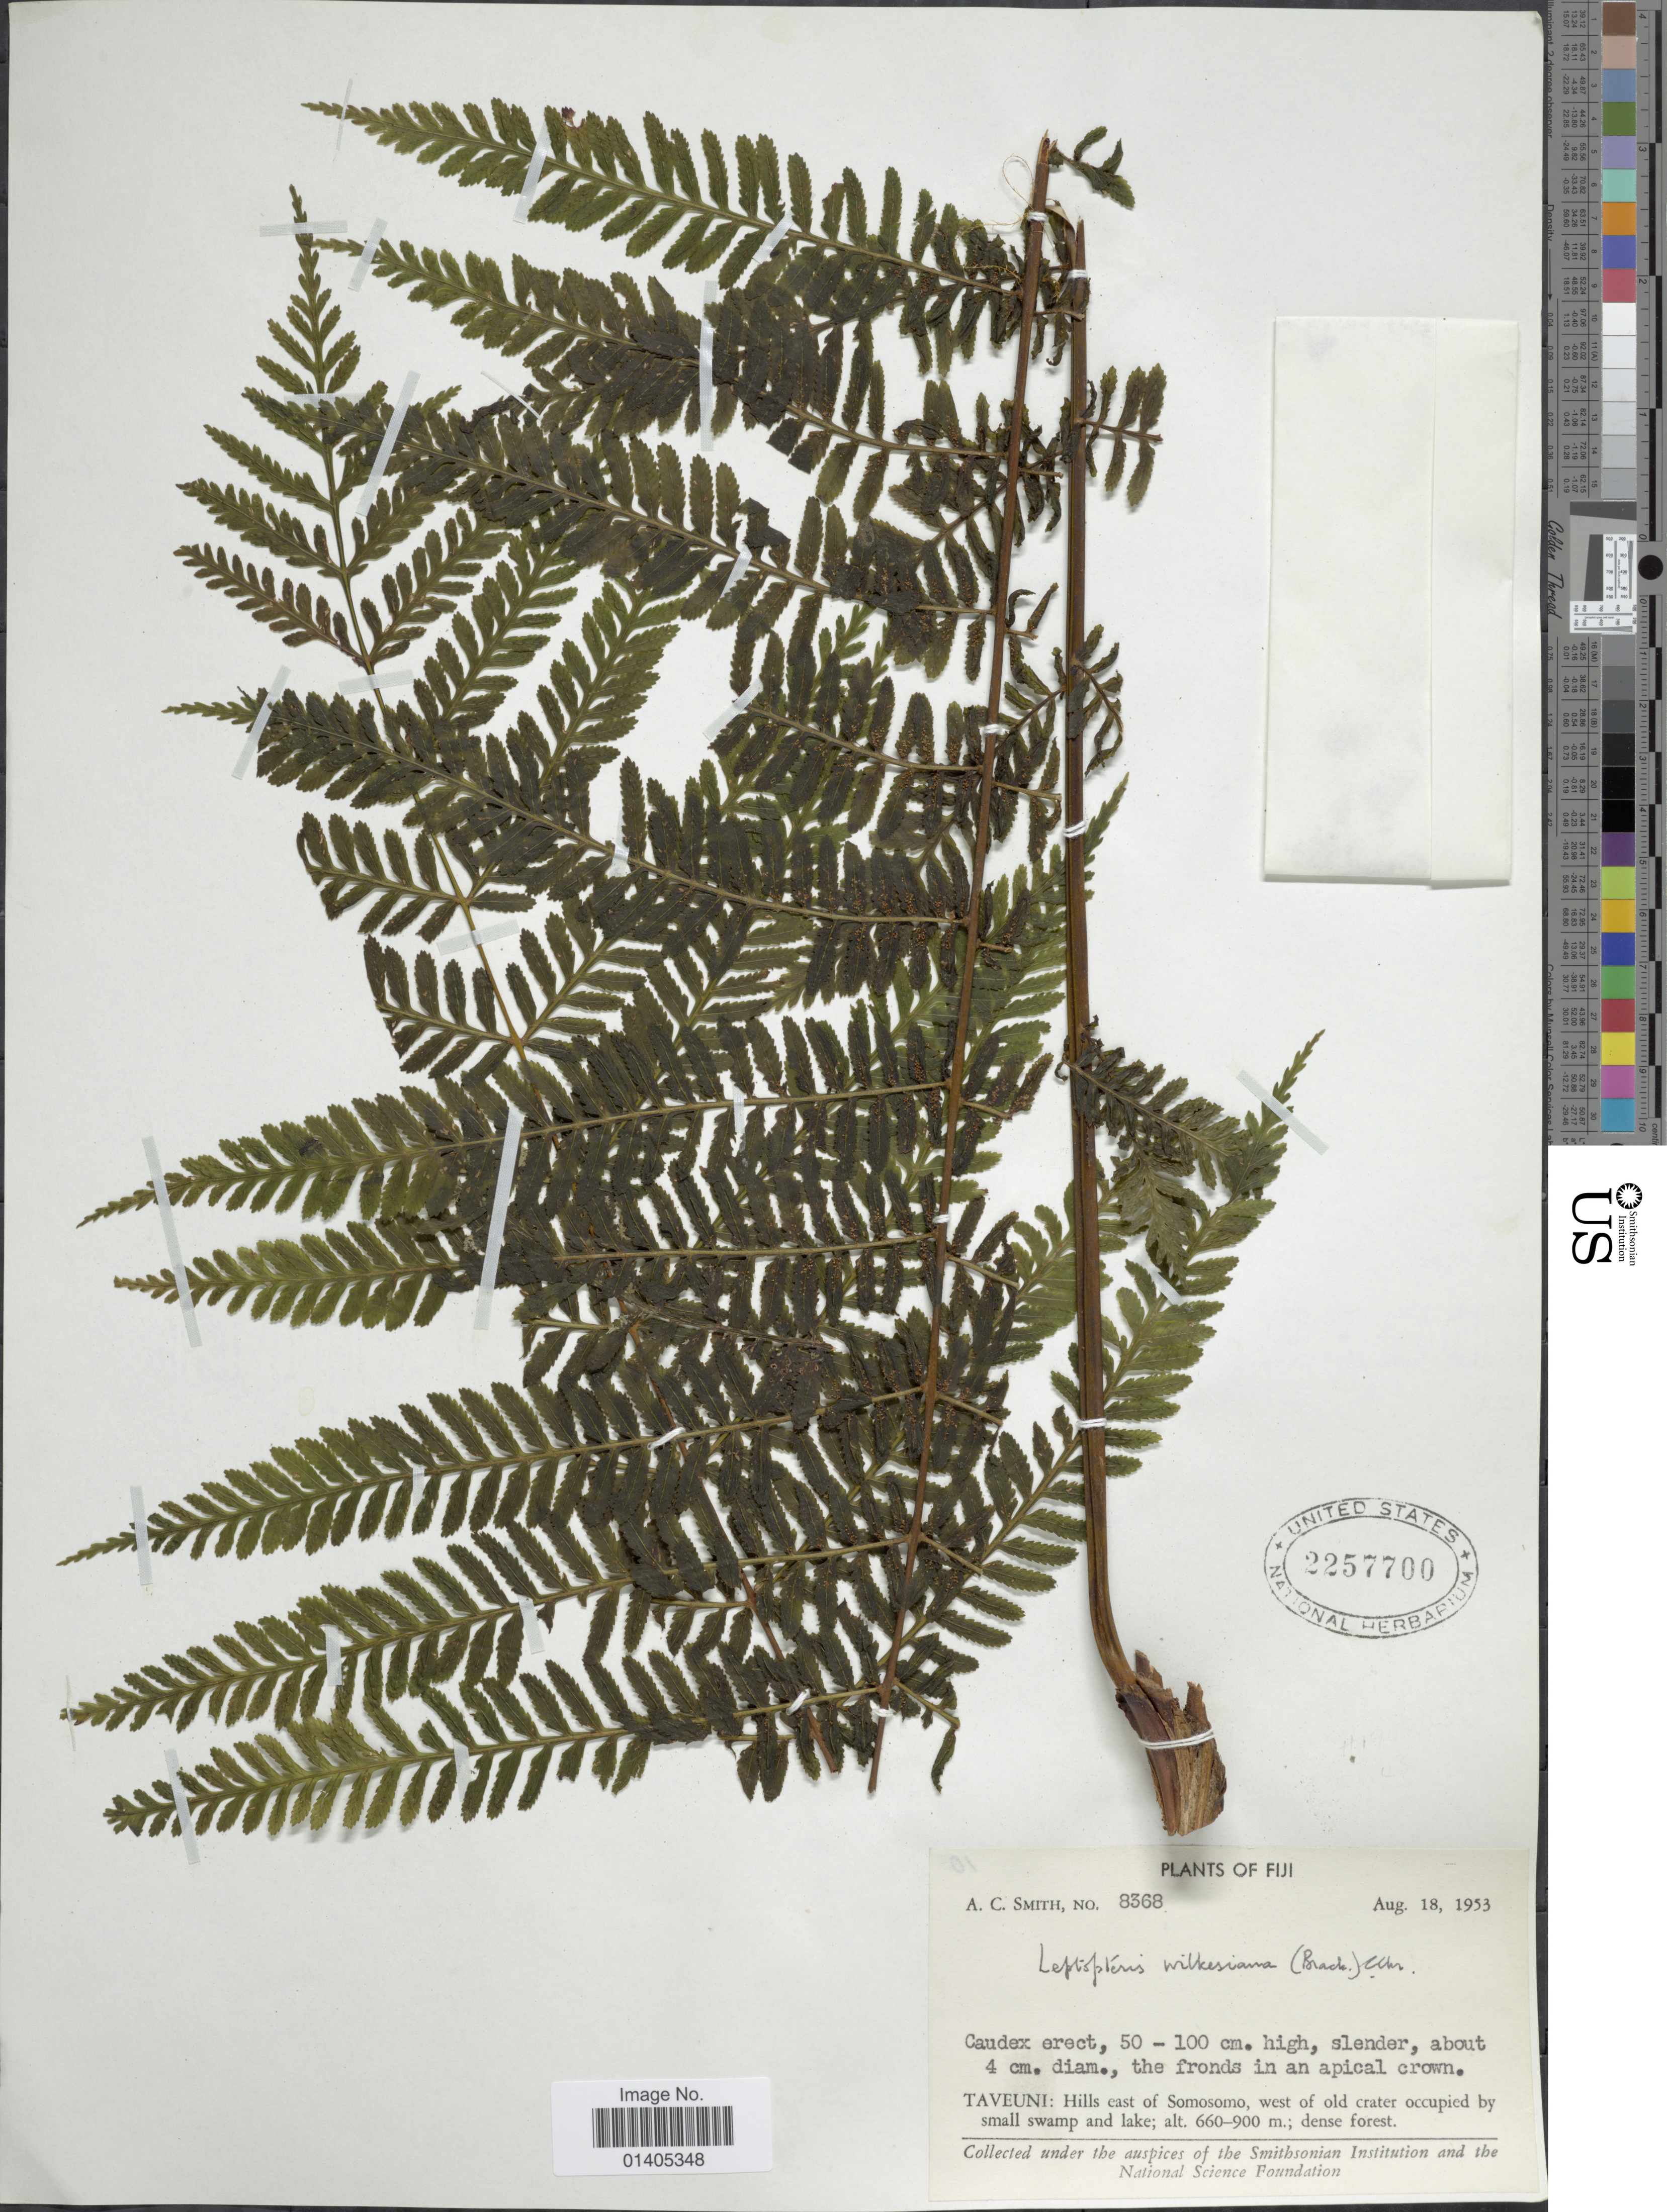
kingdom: Plantae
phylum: Tracheophyta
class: Polypodiopsida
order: Osmundales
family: Osmundaceae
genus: Leptopteris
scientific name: Leptopteris wilkesiana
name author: (Brack.) Christ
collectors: A. C. Smith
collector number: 8368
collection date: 1953-08-18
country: Fiji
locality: Taveuni: Hills east of Somosomo, West of old crater occupied by small swamp and lake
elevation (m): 660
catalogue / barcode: US 2257700